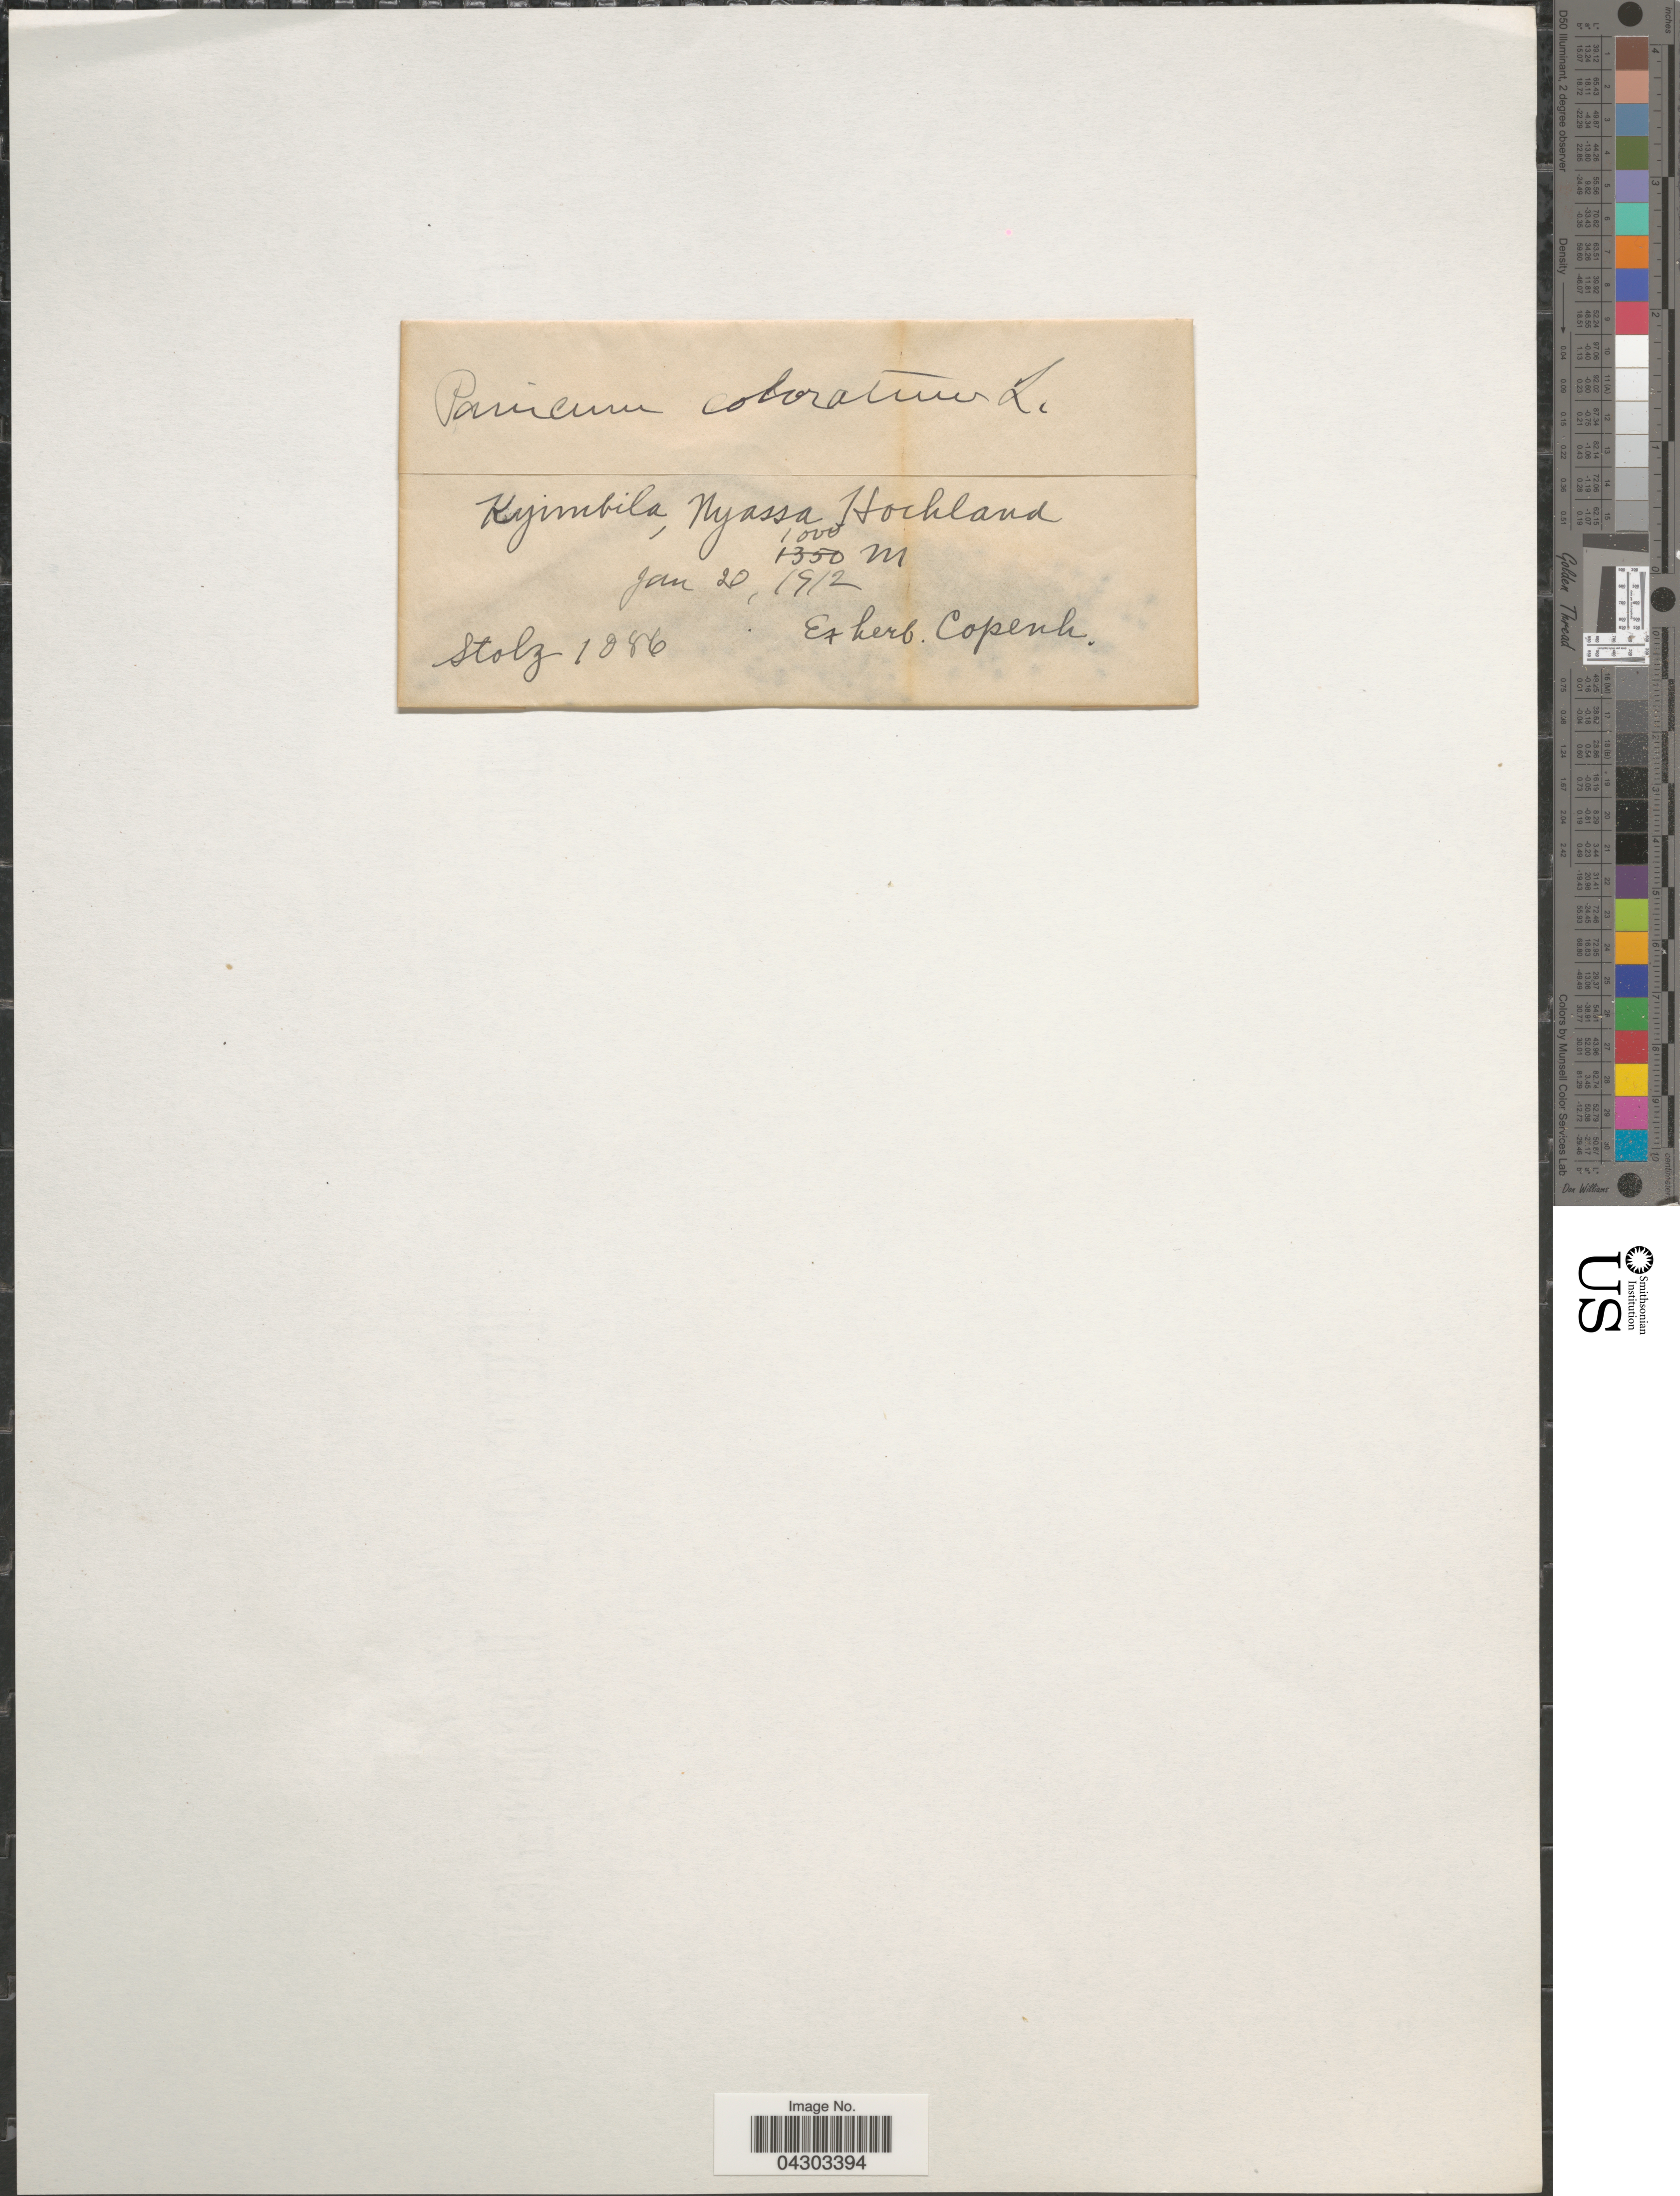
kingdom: Plantae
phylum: Tracheophyta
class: Liliopsida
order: Poales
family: Poaceae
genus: Panicum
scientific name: Panicum coloratum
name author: L.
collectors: Stolz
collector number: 1886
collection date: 1912-01-20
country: Tanzania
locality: Kyimbila, Nyassa, Hochland.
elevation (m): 1000